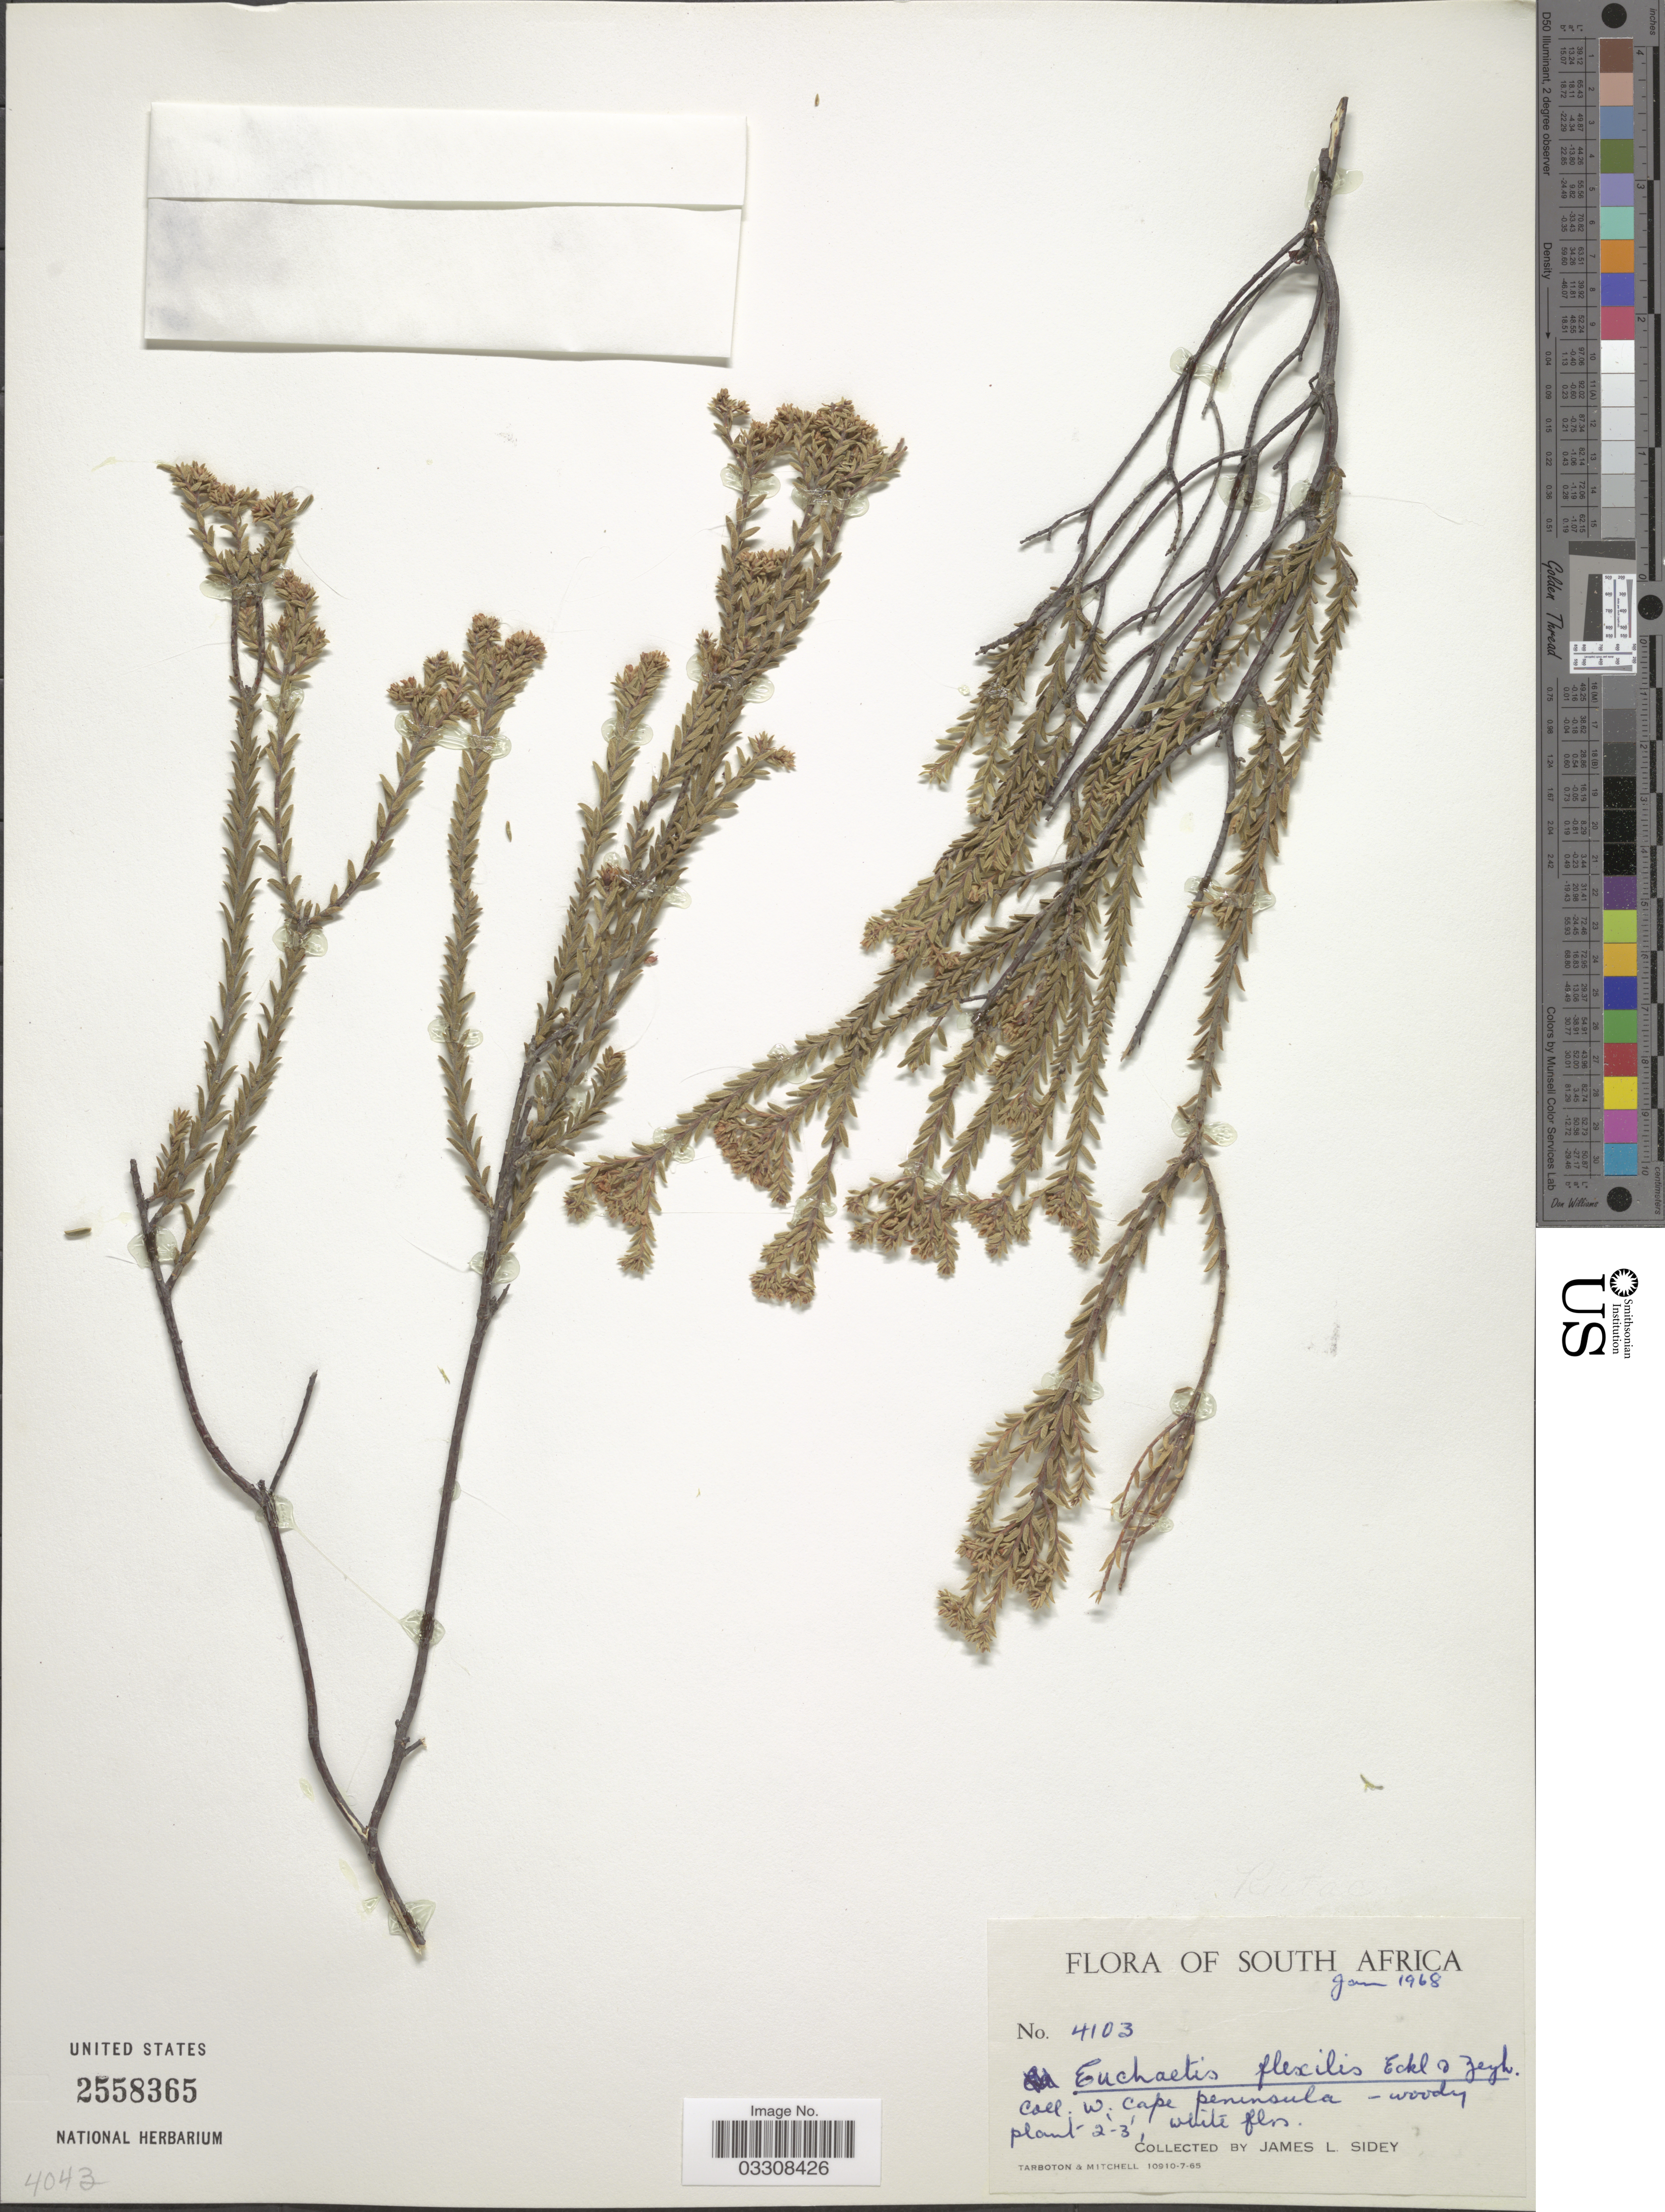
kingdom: Plantae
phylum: Tracheophyta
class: Magnoliopsida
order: Sapindales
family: Rutaceae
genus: Euchaetis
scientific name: Euchaetis flexilis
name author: Eckl. & Zeyh.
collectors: J. L. Sidey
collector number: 4103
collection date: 1968-01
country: South Africa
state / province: Western Cape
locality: W. Cape Peninsula.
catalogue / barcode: US 2558365